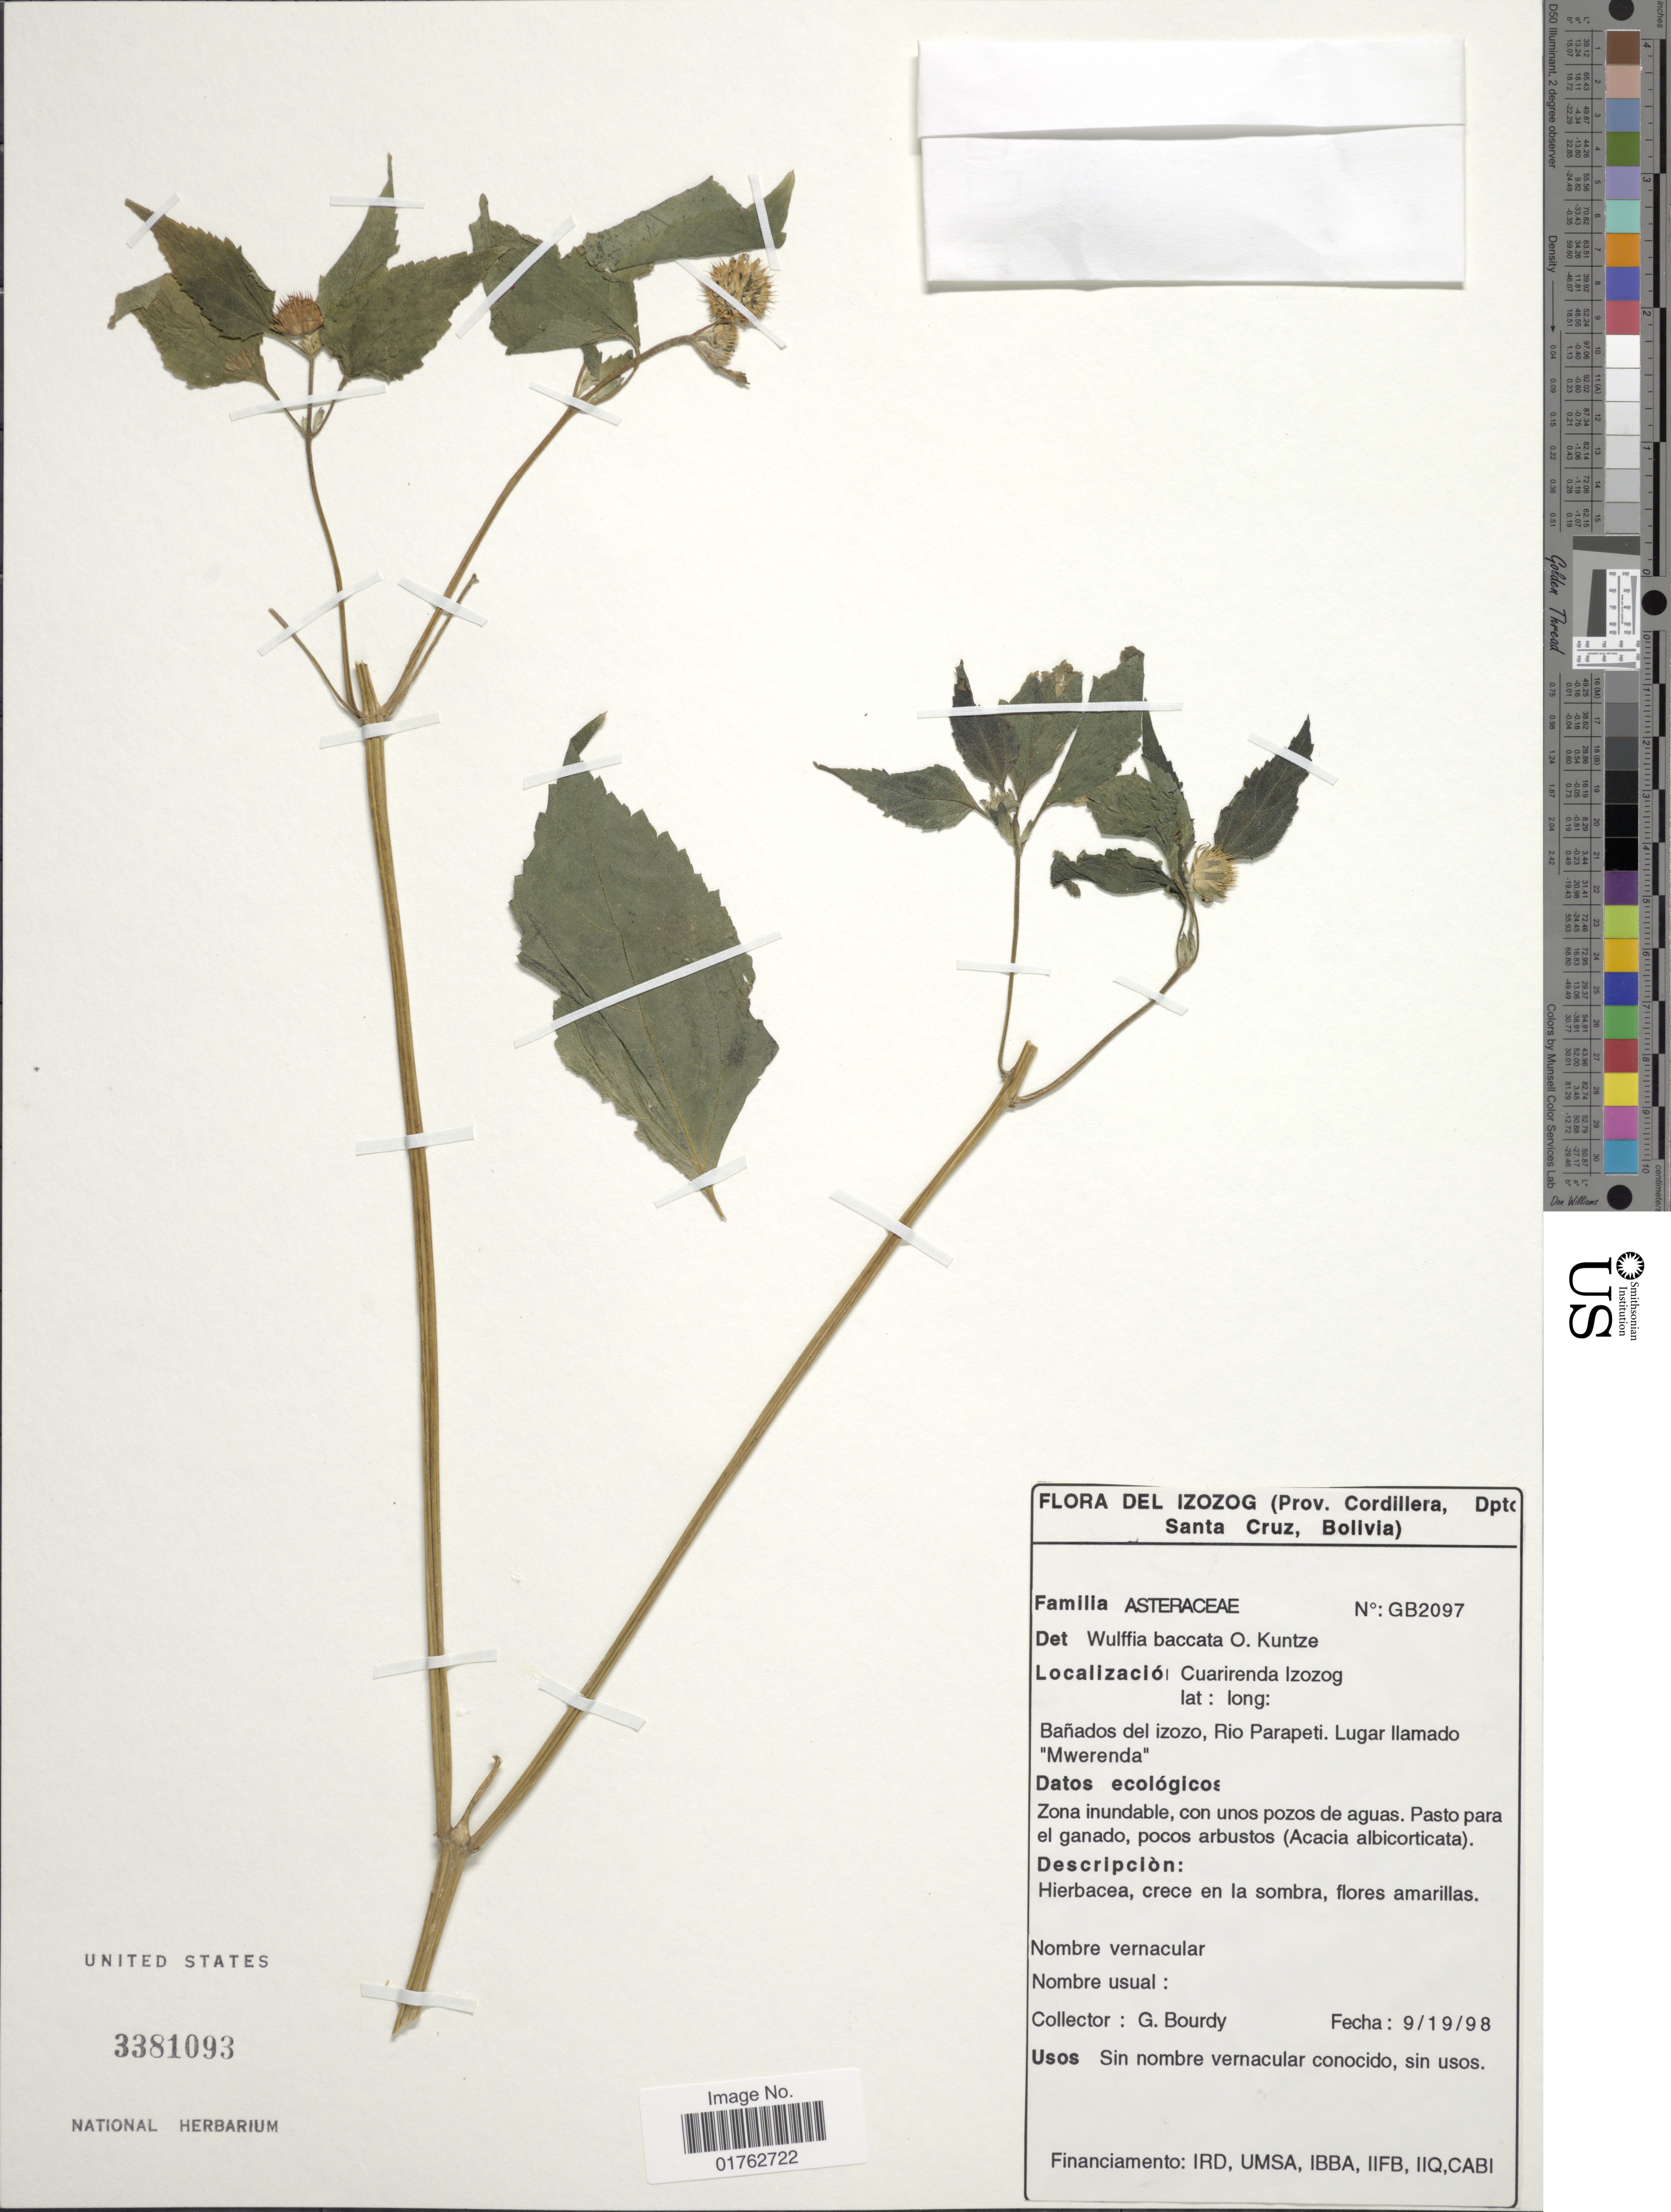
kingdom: Plantae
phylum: Tracheophyta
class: Magnoliopsida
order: Asterales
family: Asteraceae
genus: Wulffia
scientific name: Wulffia baccata var. baccata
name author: (L.) Kuntze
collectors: G. Bourdy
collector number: GB2097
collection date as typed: Transcribed d/m/y: 19/9/98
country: Bolivia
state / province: Santa Cruz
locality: Prov. Cordillera, Dpto. Santa Cruz, Bañados del izoz, Rio Parapeti, Lugar llamado"Mwerenda", Zona inundable,con unos pozos de aguas, Pasto para el ganado, pocos arbustos (Acacia albicorticata)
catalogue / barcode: US 3381093